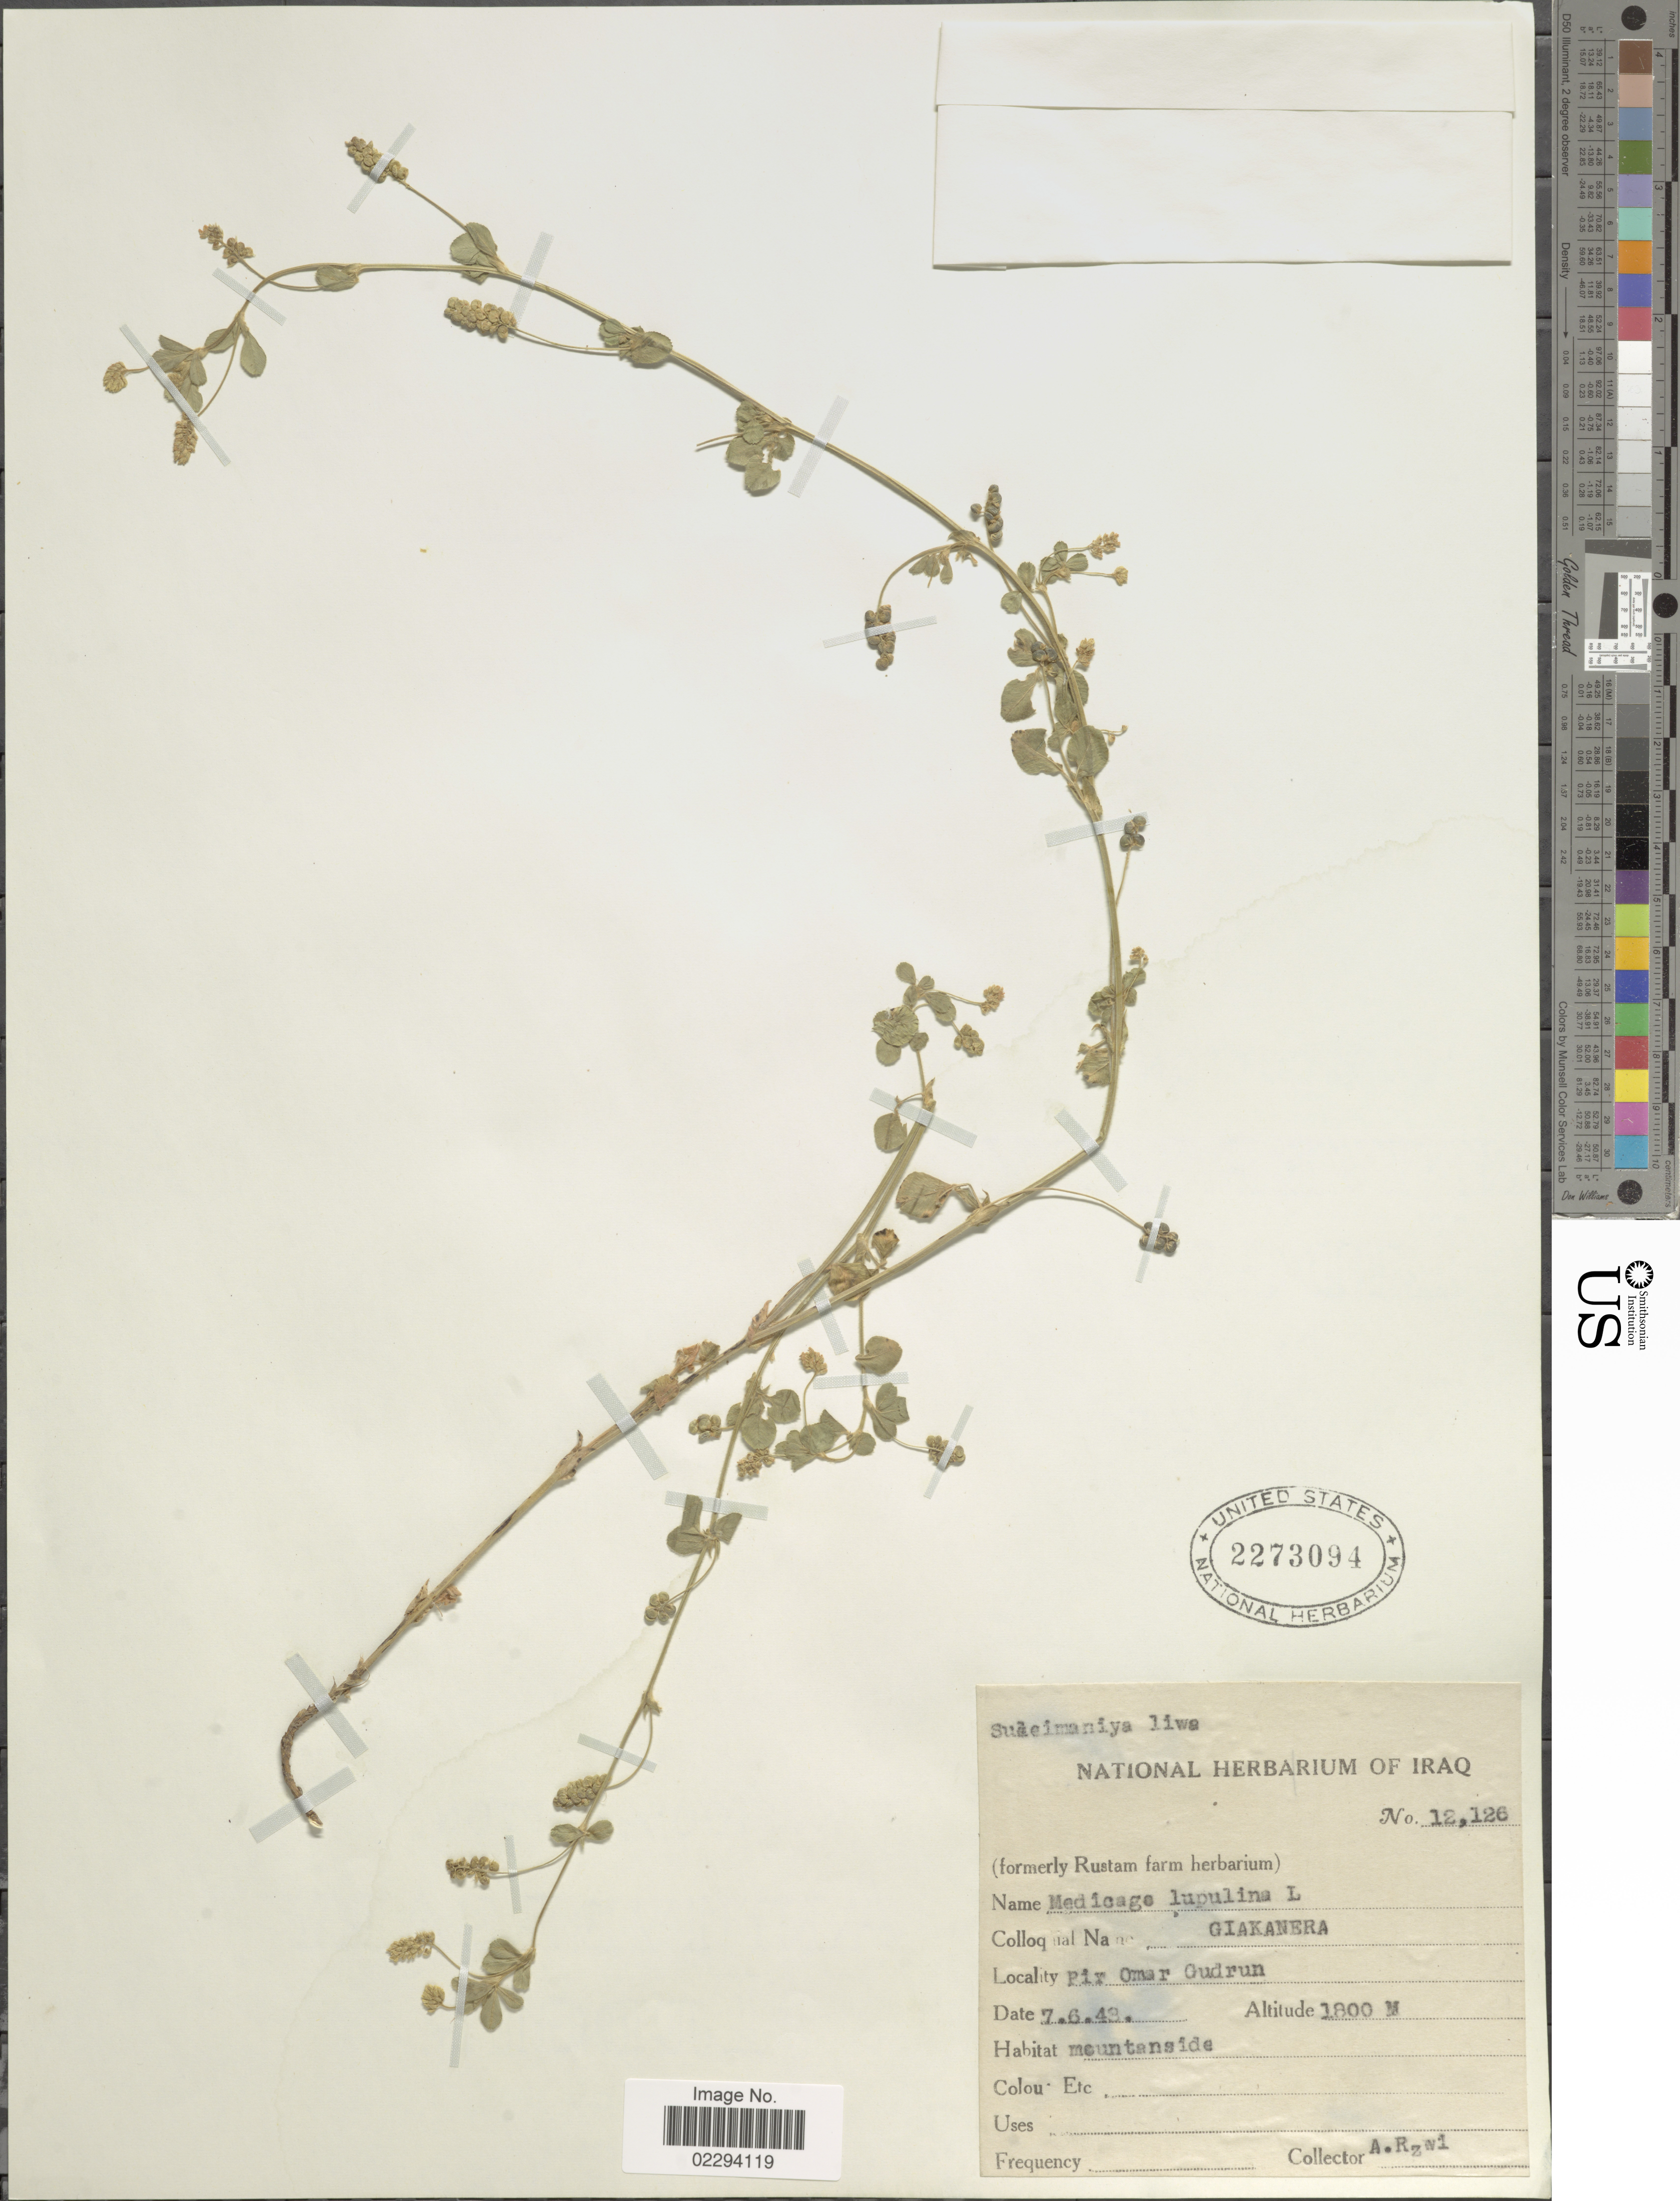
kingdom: Plantae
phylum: Tracheophyta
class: Magnoliopsida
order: Fabales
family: Fabaceae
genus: Medicago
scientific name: Medicago lupulina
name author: L.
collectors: A. Rawi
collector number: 12126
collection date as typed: Transcribed d/m/y: 7/6/48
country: Iraq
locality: Pir Omar Gudrun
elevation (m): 1800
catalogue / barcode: US 2273094